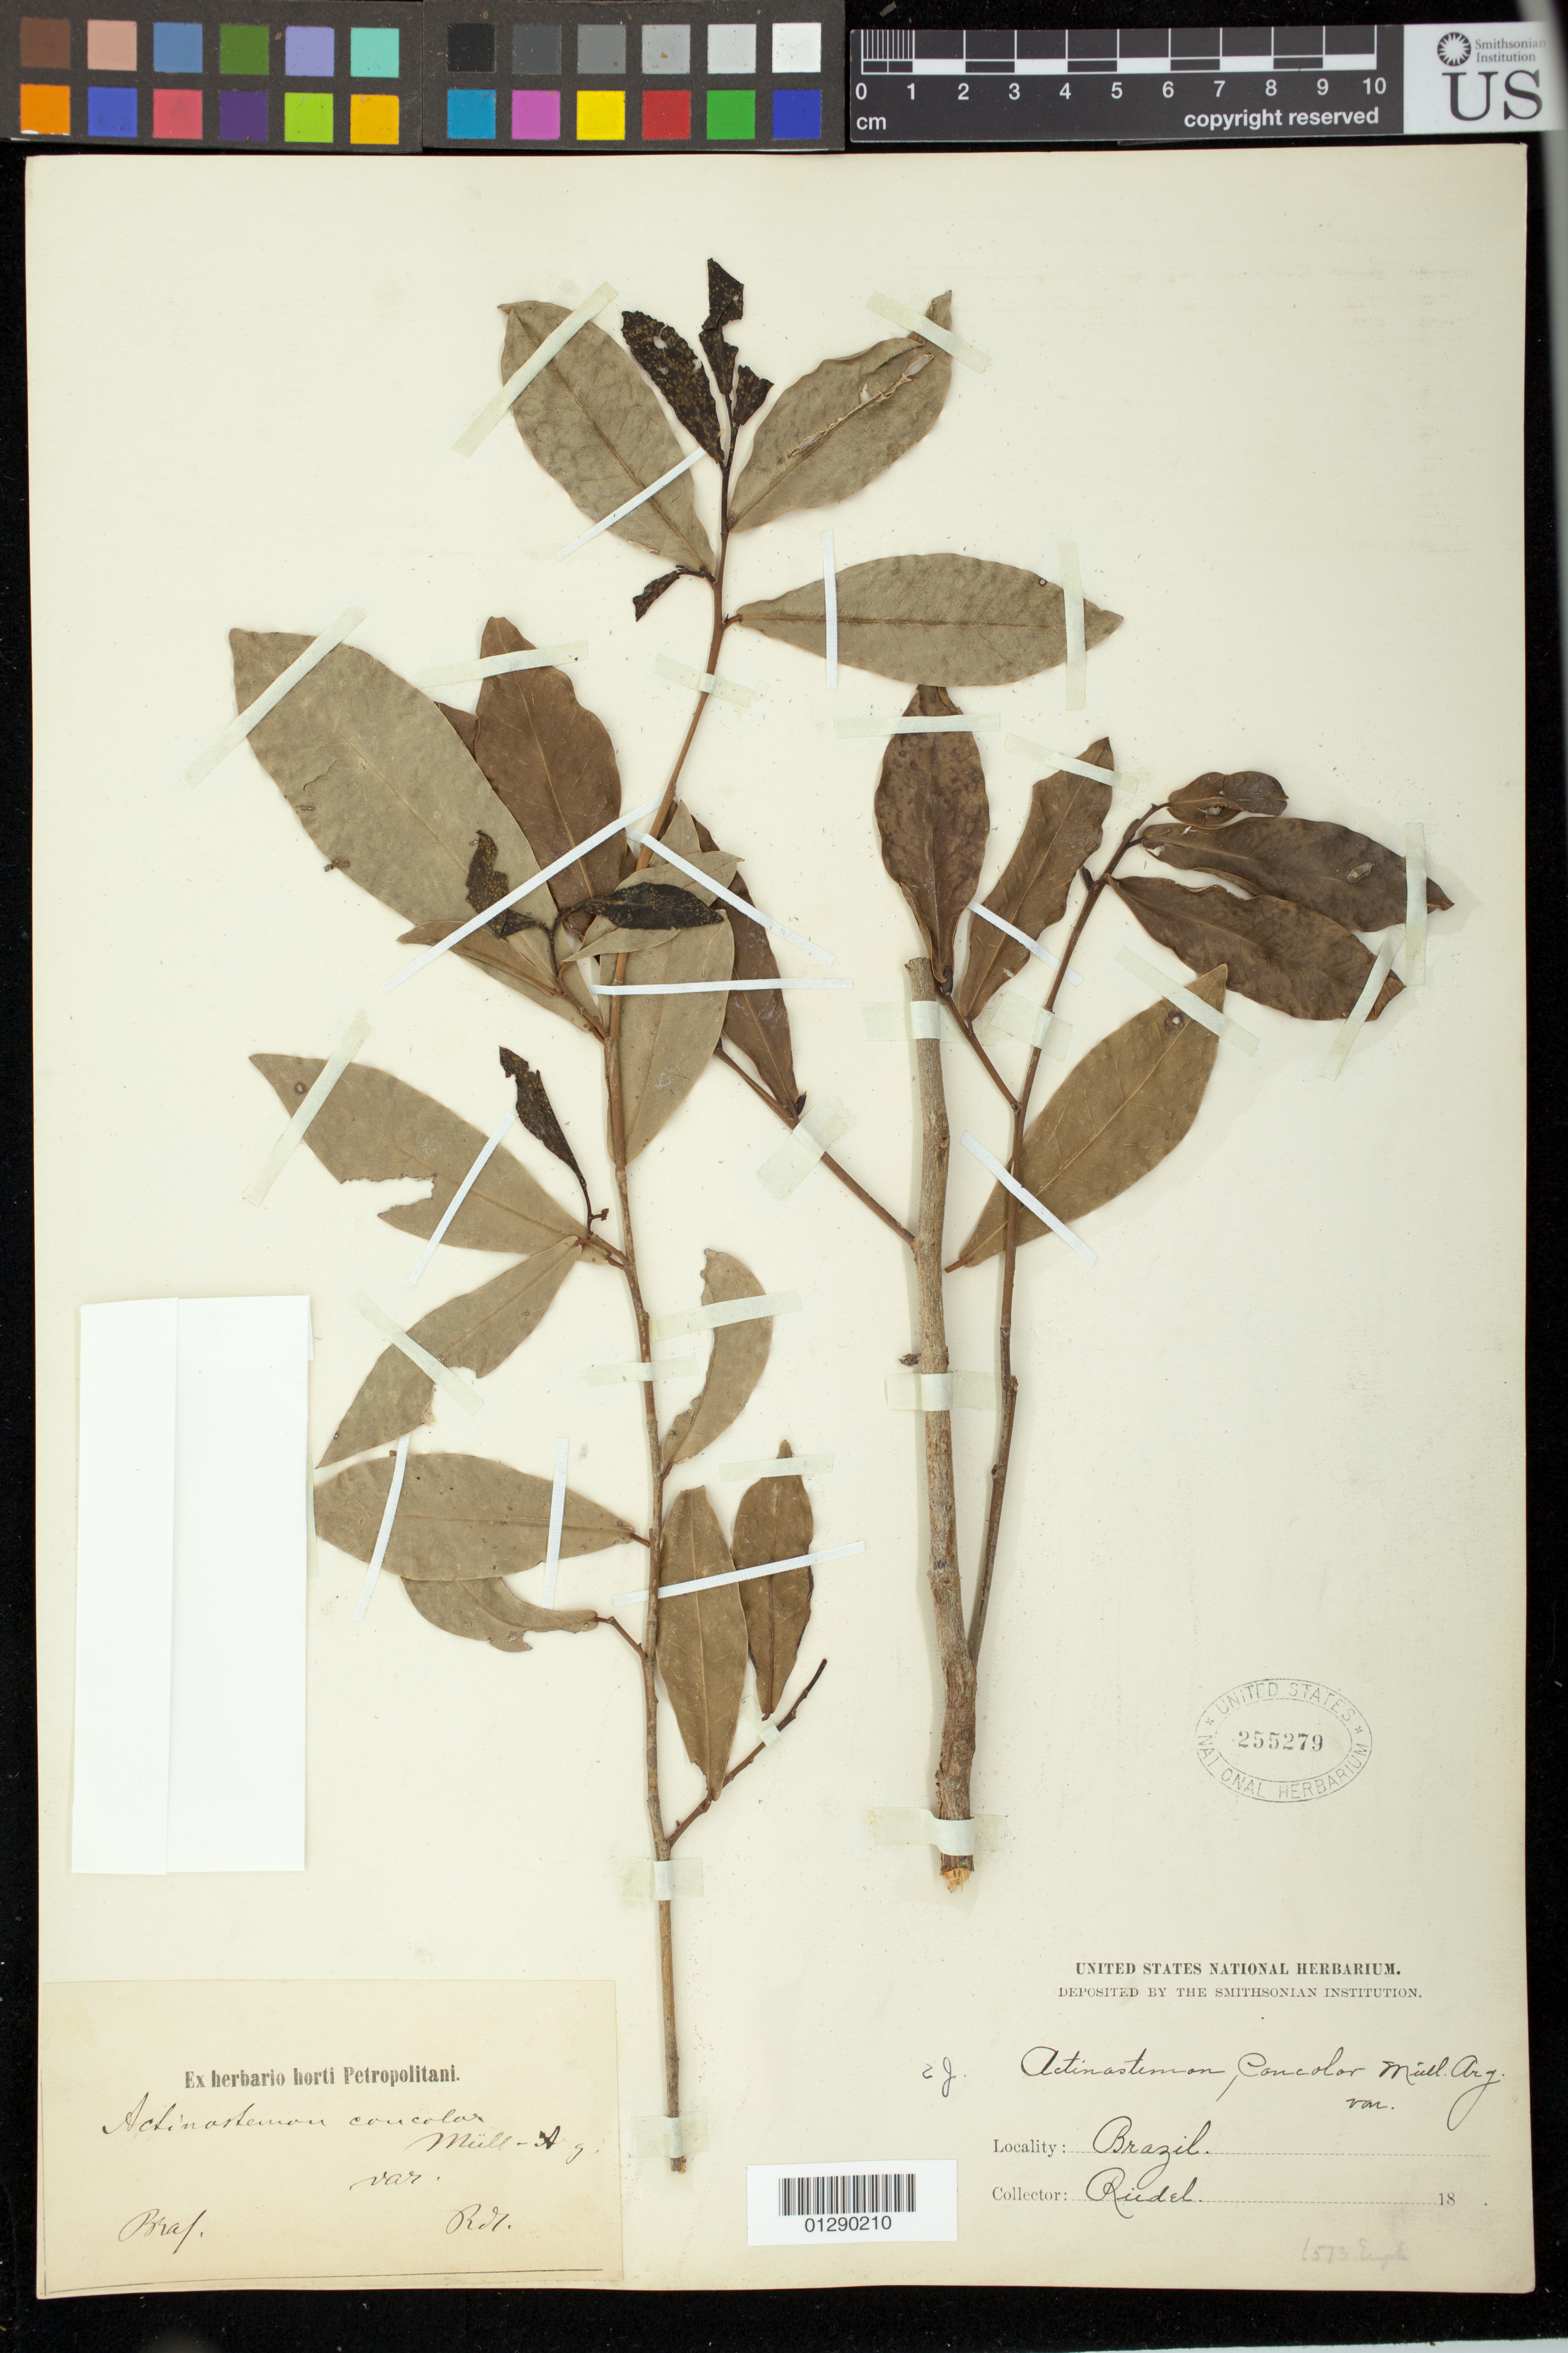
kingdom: Plantae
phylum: Tracheophyta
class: Magnoliopsida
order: Malpighiales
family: Euphorbiaceae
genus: Actinostemon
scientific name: Actinostemon concolor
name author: (Spreng.) Müll. Arg.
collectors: Riedel, --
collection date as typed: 18--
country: Brazil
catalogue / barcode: US 255279